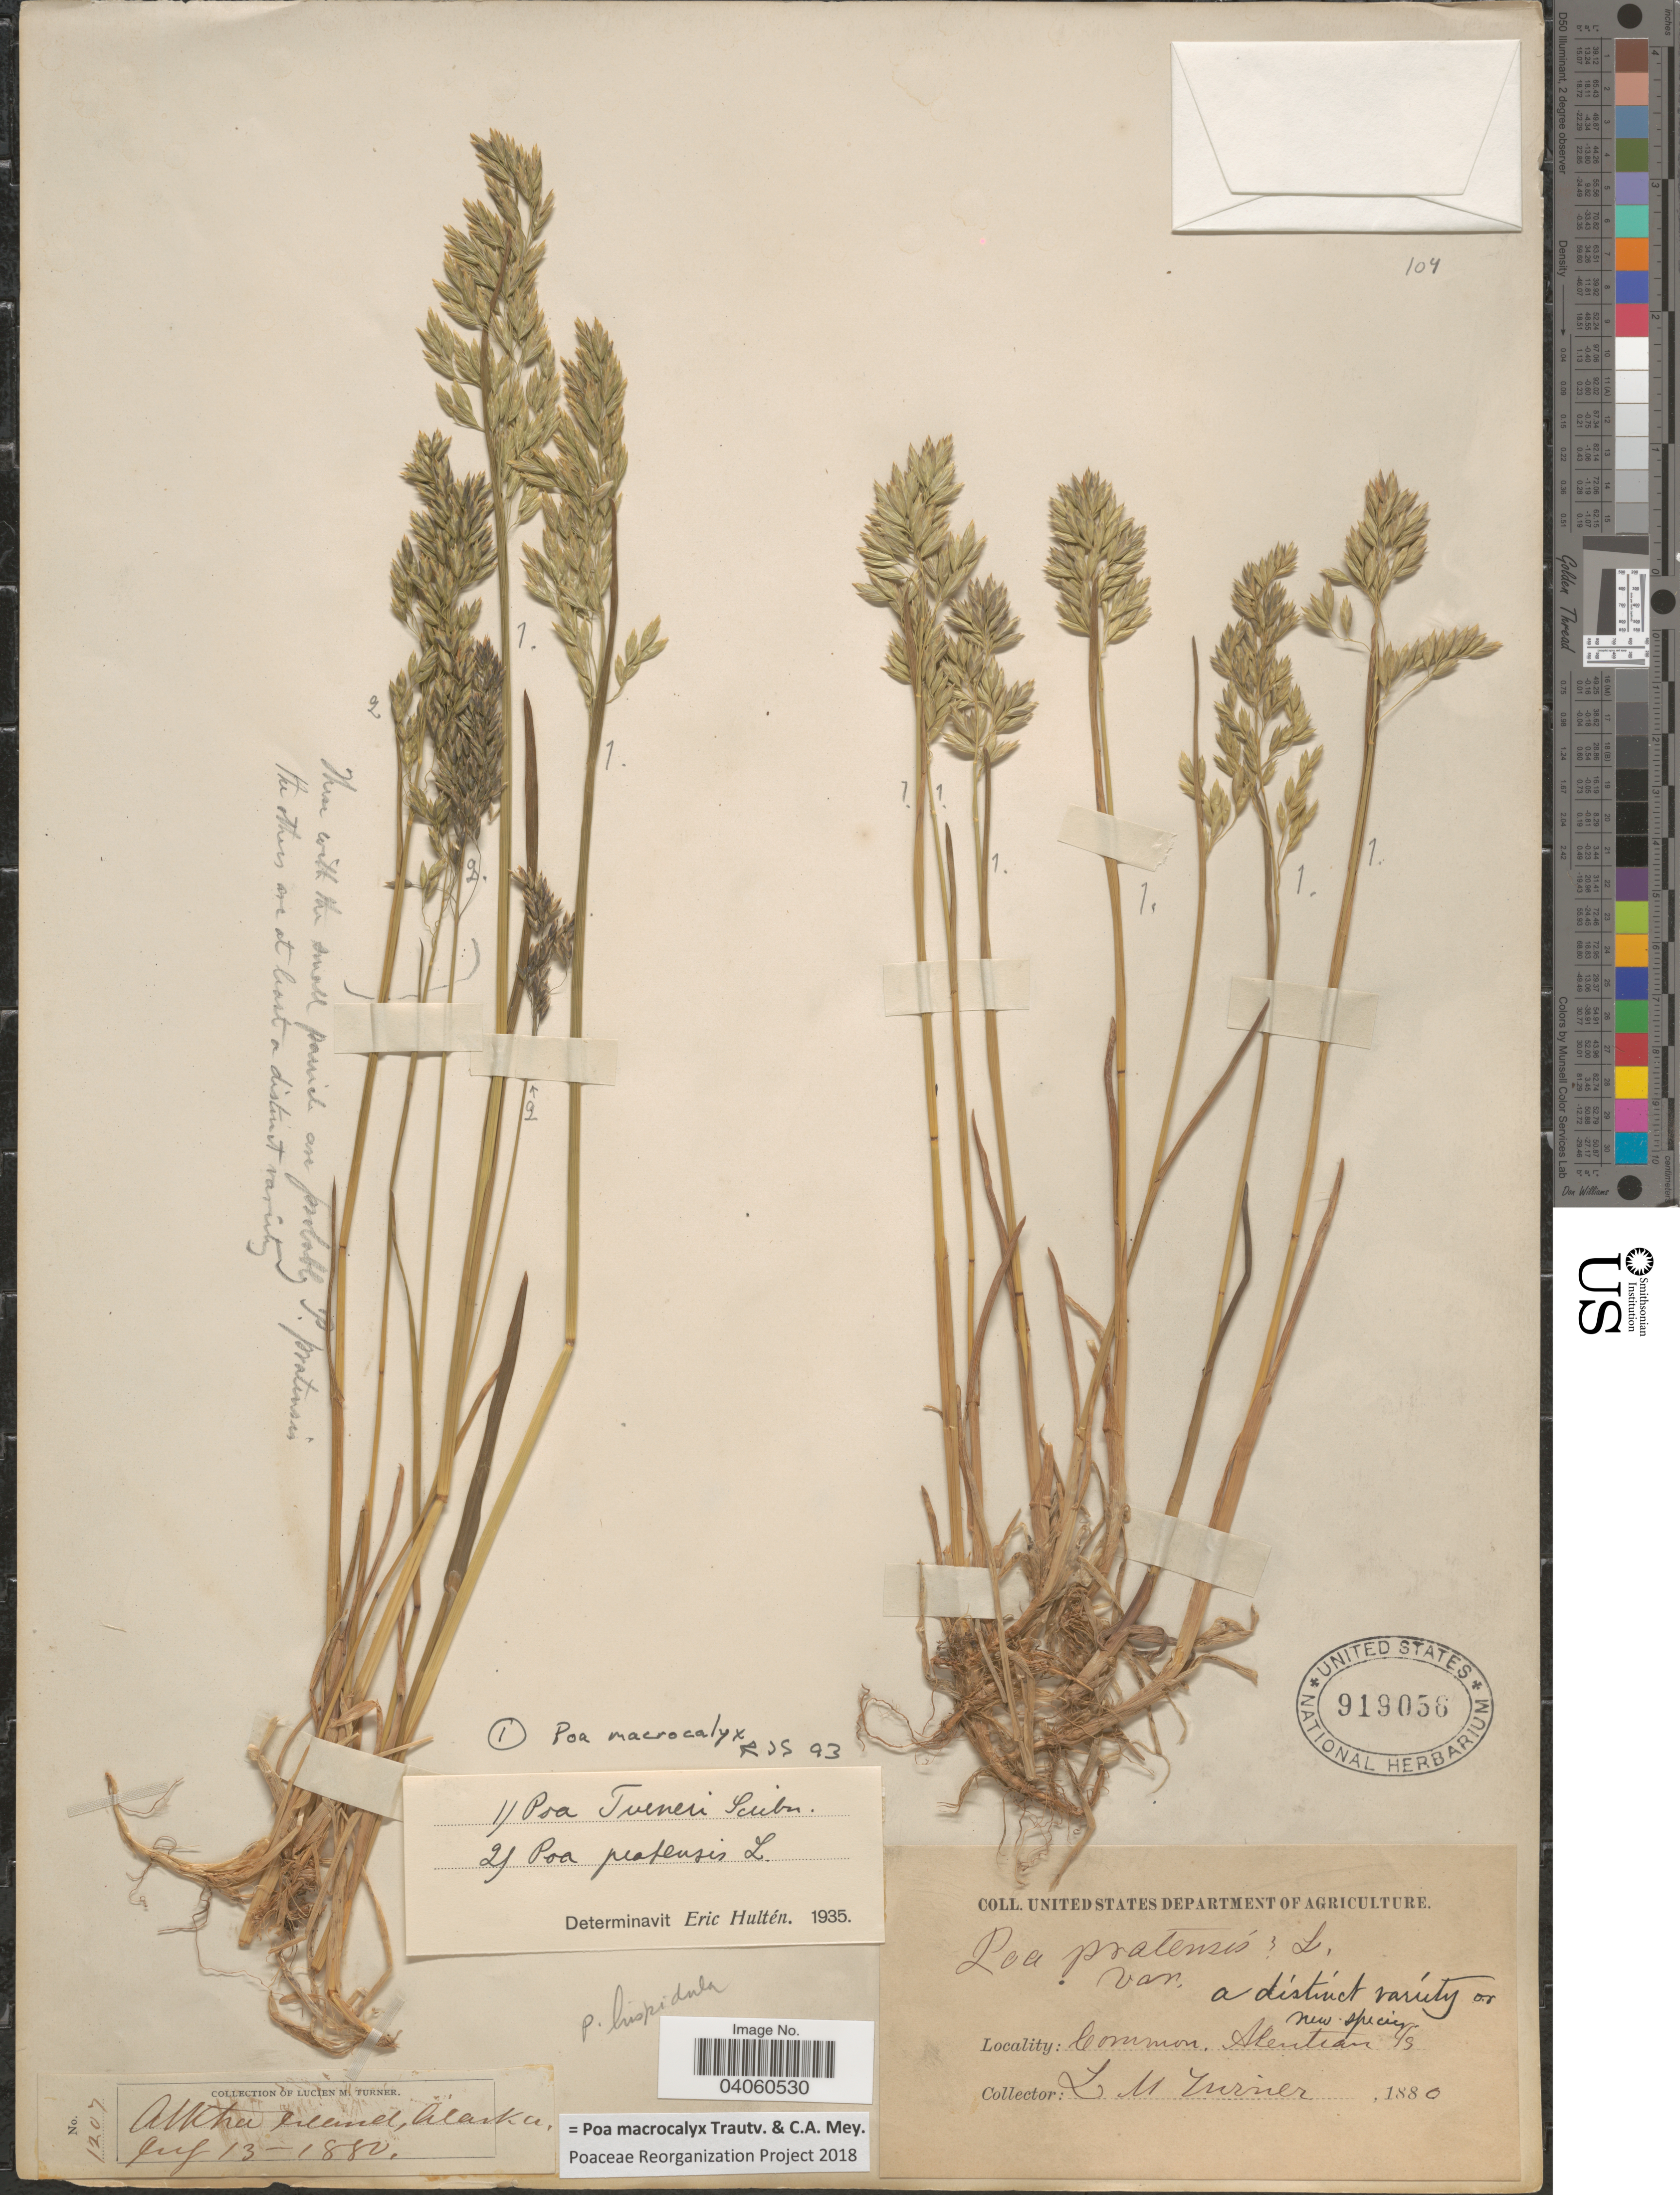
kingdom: Plantae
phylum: Tracheophyta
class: Liliopsida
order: Poales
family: Poaceae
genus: Poa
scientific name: Poa macrocalyx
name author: Trautv. & C.A. Mey.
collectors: L. M. Turner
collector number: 1207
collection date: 1880-07-13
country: United States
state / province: Alaska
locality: Atthu Island, Aleutian Is.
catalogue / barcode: US 919056